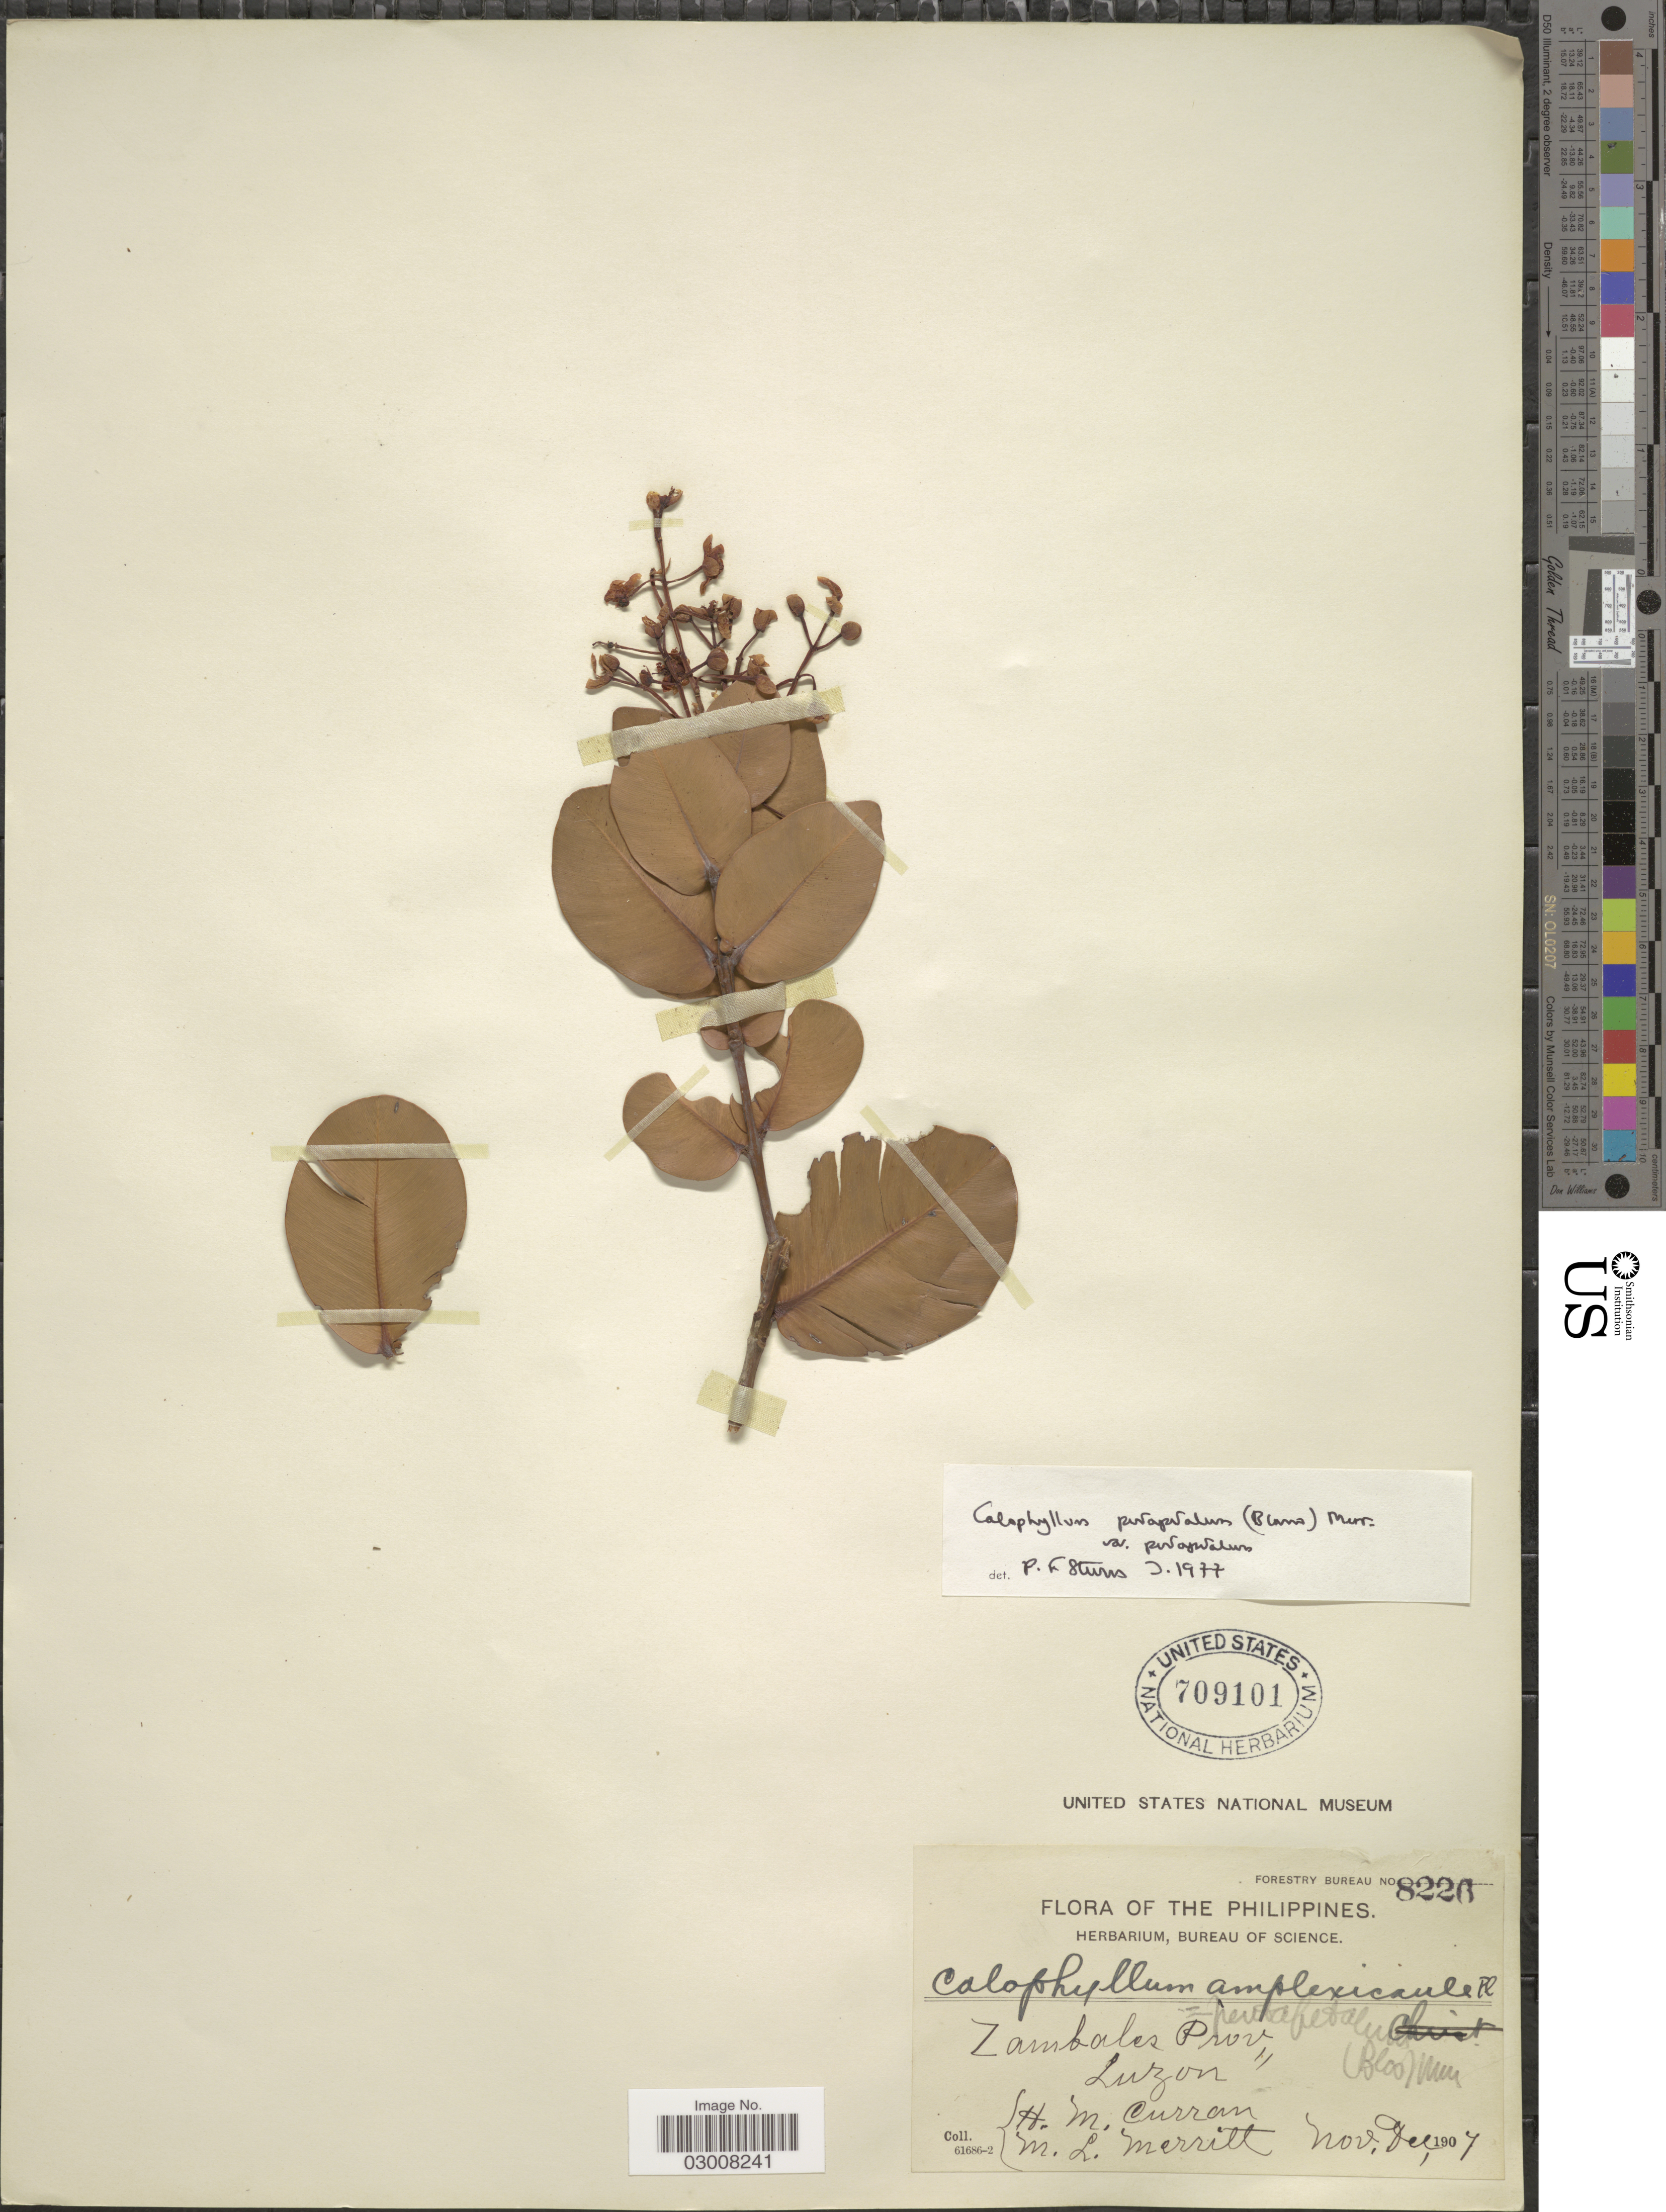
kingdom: Plantae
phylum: Tracheophyta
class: Magnoliopsida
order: Malpighiales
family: Calophyllaceae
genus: Calophyllum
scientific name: Calophyllum pentapetalum var. pentapetalum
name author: (Blanco) Merr.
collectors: H. M. Curran & M. L. Merritt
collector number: Forestry Bureau 8226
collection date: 1907-11/1907-12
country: Philippines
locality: Zambales Prov., Luzon.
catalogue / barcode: US 709101